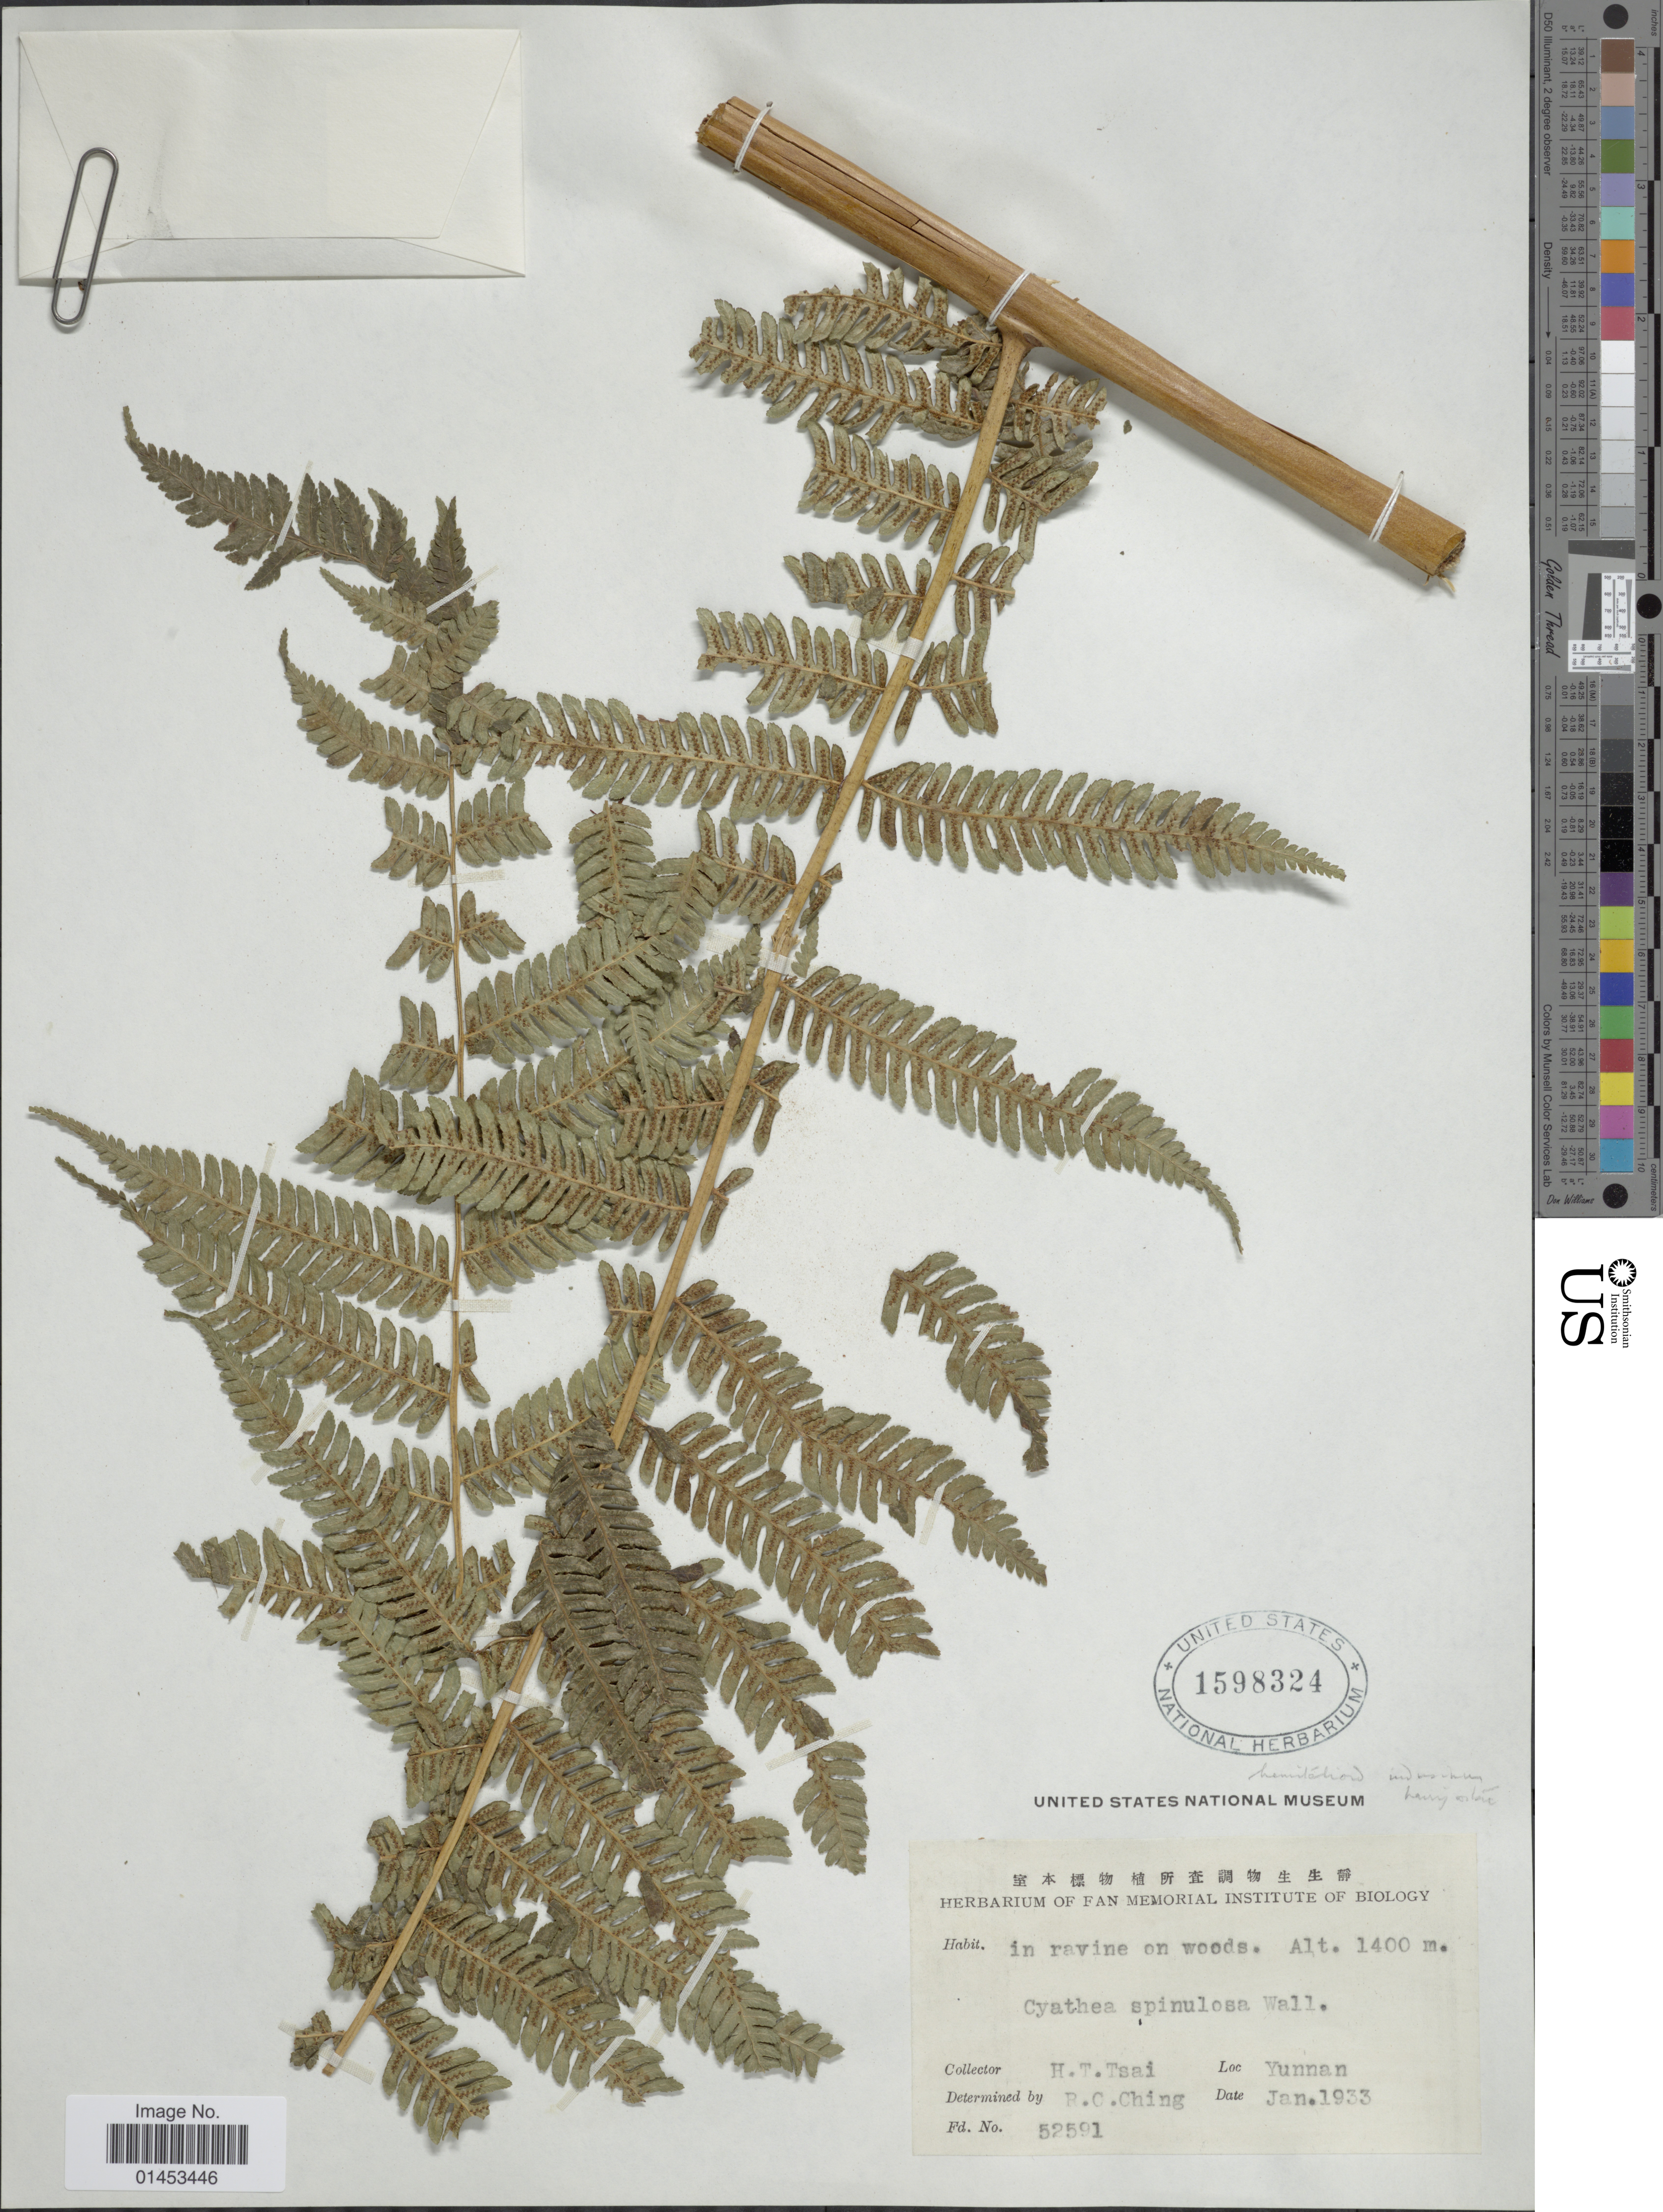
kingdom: Plantae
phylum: Tracheophyta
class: Polypodiopsida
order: Cyatheales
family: Cyatheaceae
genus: Cyathea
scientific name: Cyathea chinensis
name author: Copel.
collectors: H. Tsai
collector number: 52591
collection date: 1933-01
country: China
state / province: Yunnan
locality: In ravine on woods, Loc. Yunnan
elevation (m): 1400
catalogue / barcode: US 1598324